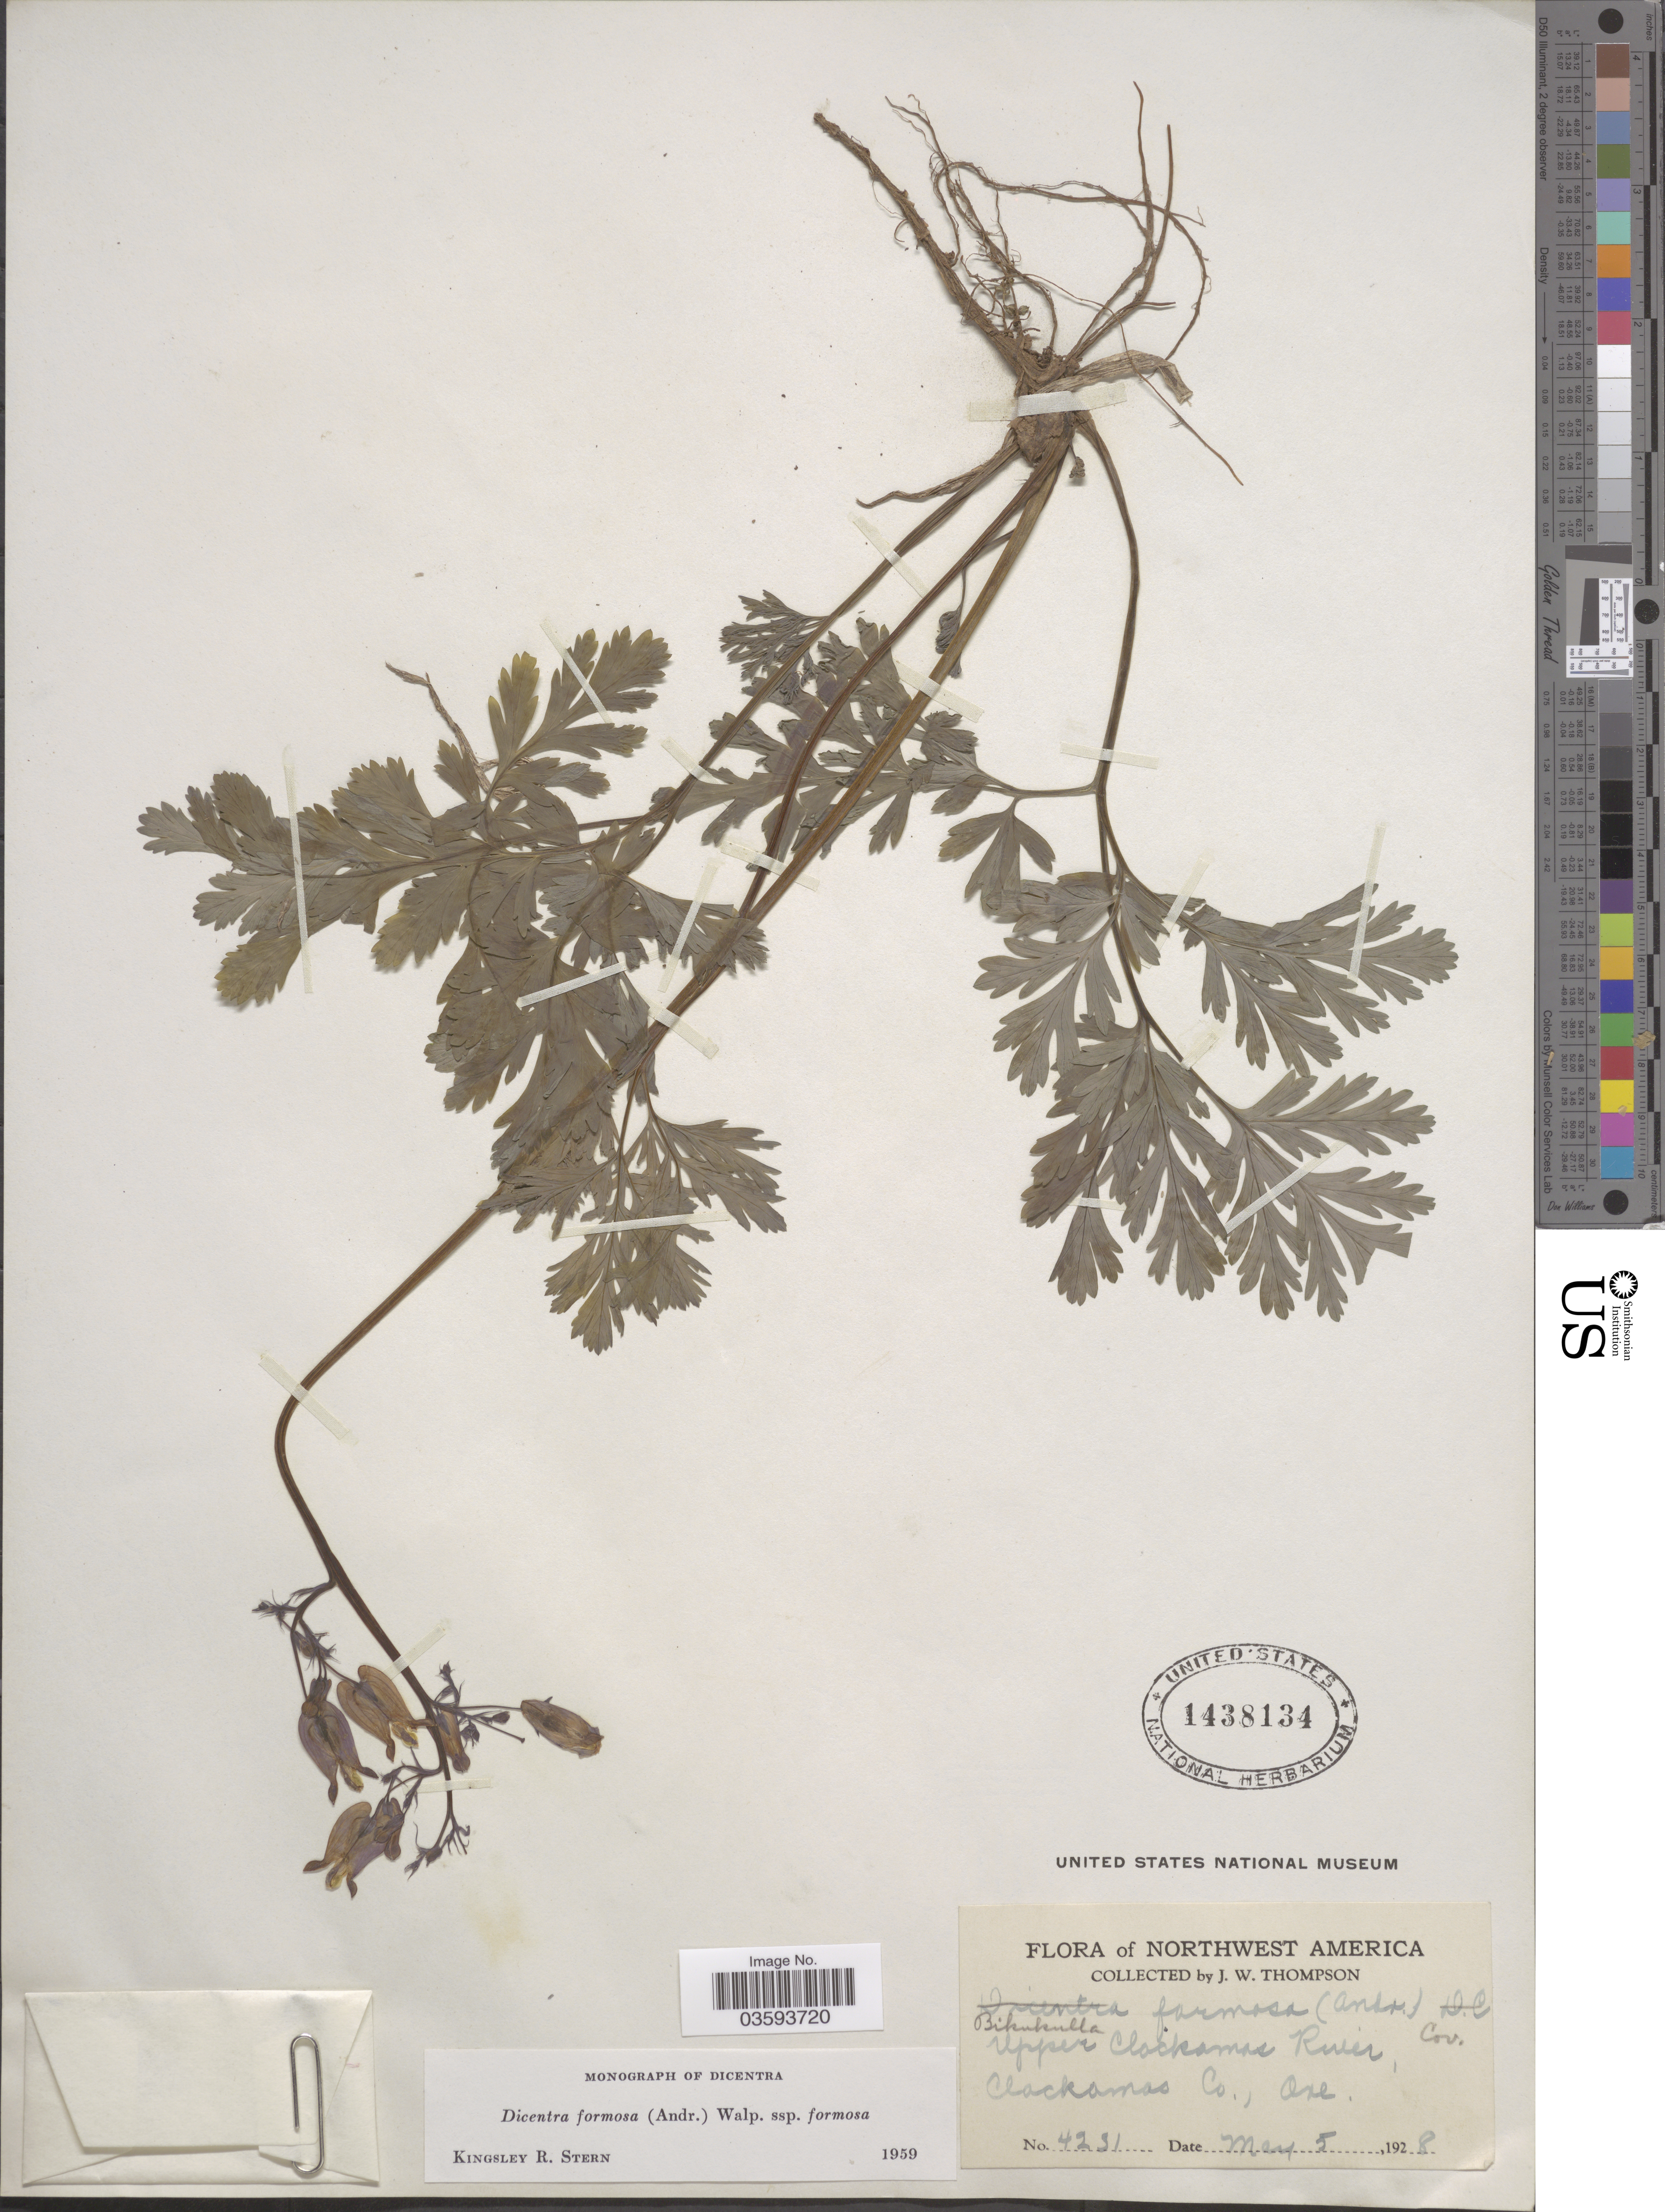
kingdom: Plantae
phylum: Tracheophyta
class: Magnoliopsida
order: Ranunculales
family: Papaveraceae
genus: Dicentra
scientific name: Dicentra formosa subsp. formosa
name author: (Haw.) Walp.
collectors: J. Thompson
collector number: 4231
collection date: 1928-05-05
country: United States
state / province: Oregon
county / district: Clackamas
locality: Northwest America. Upper Clackamas River, Clackamas Co.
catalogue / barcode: US 1438134